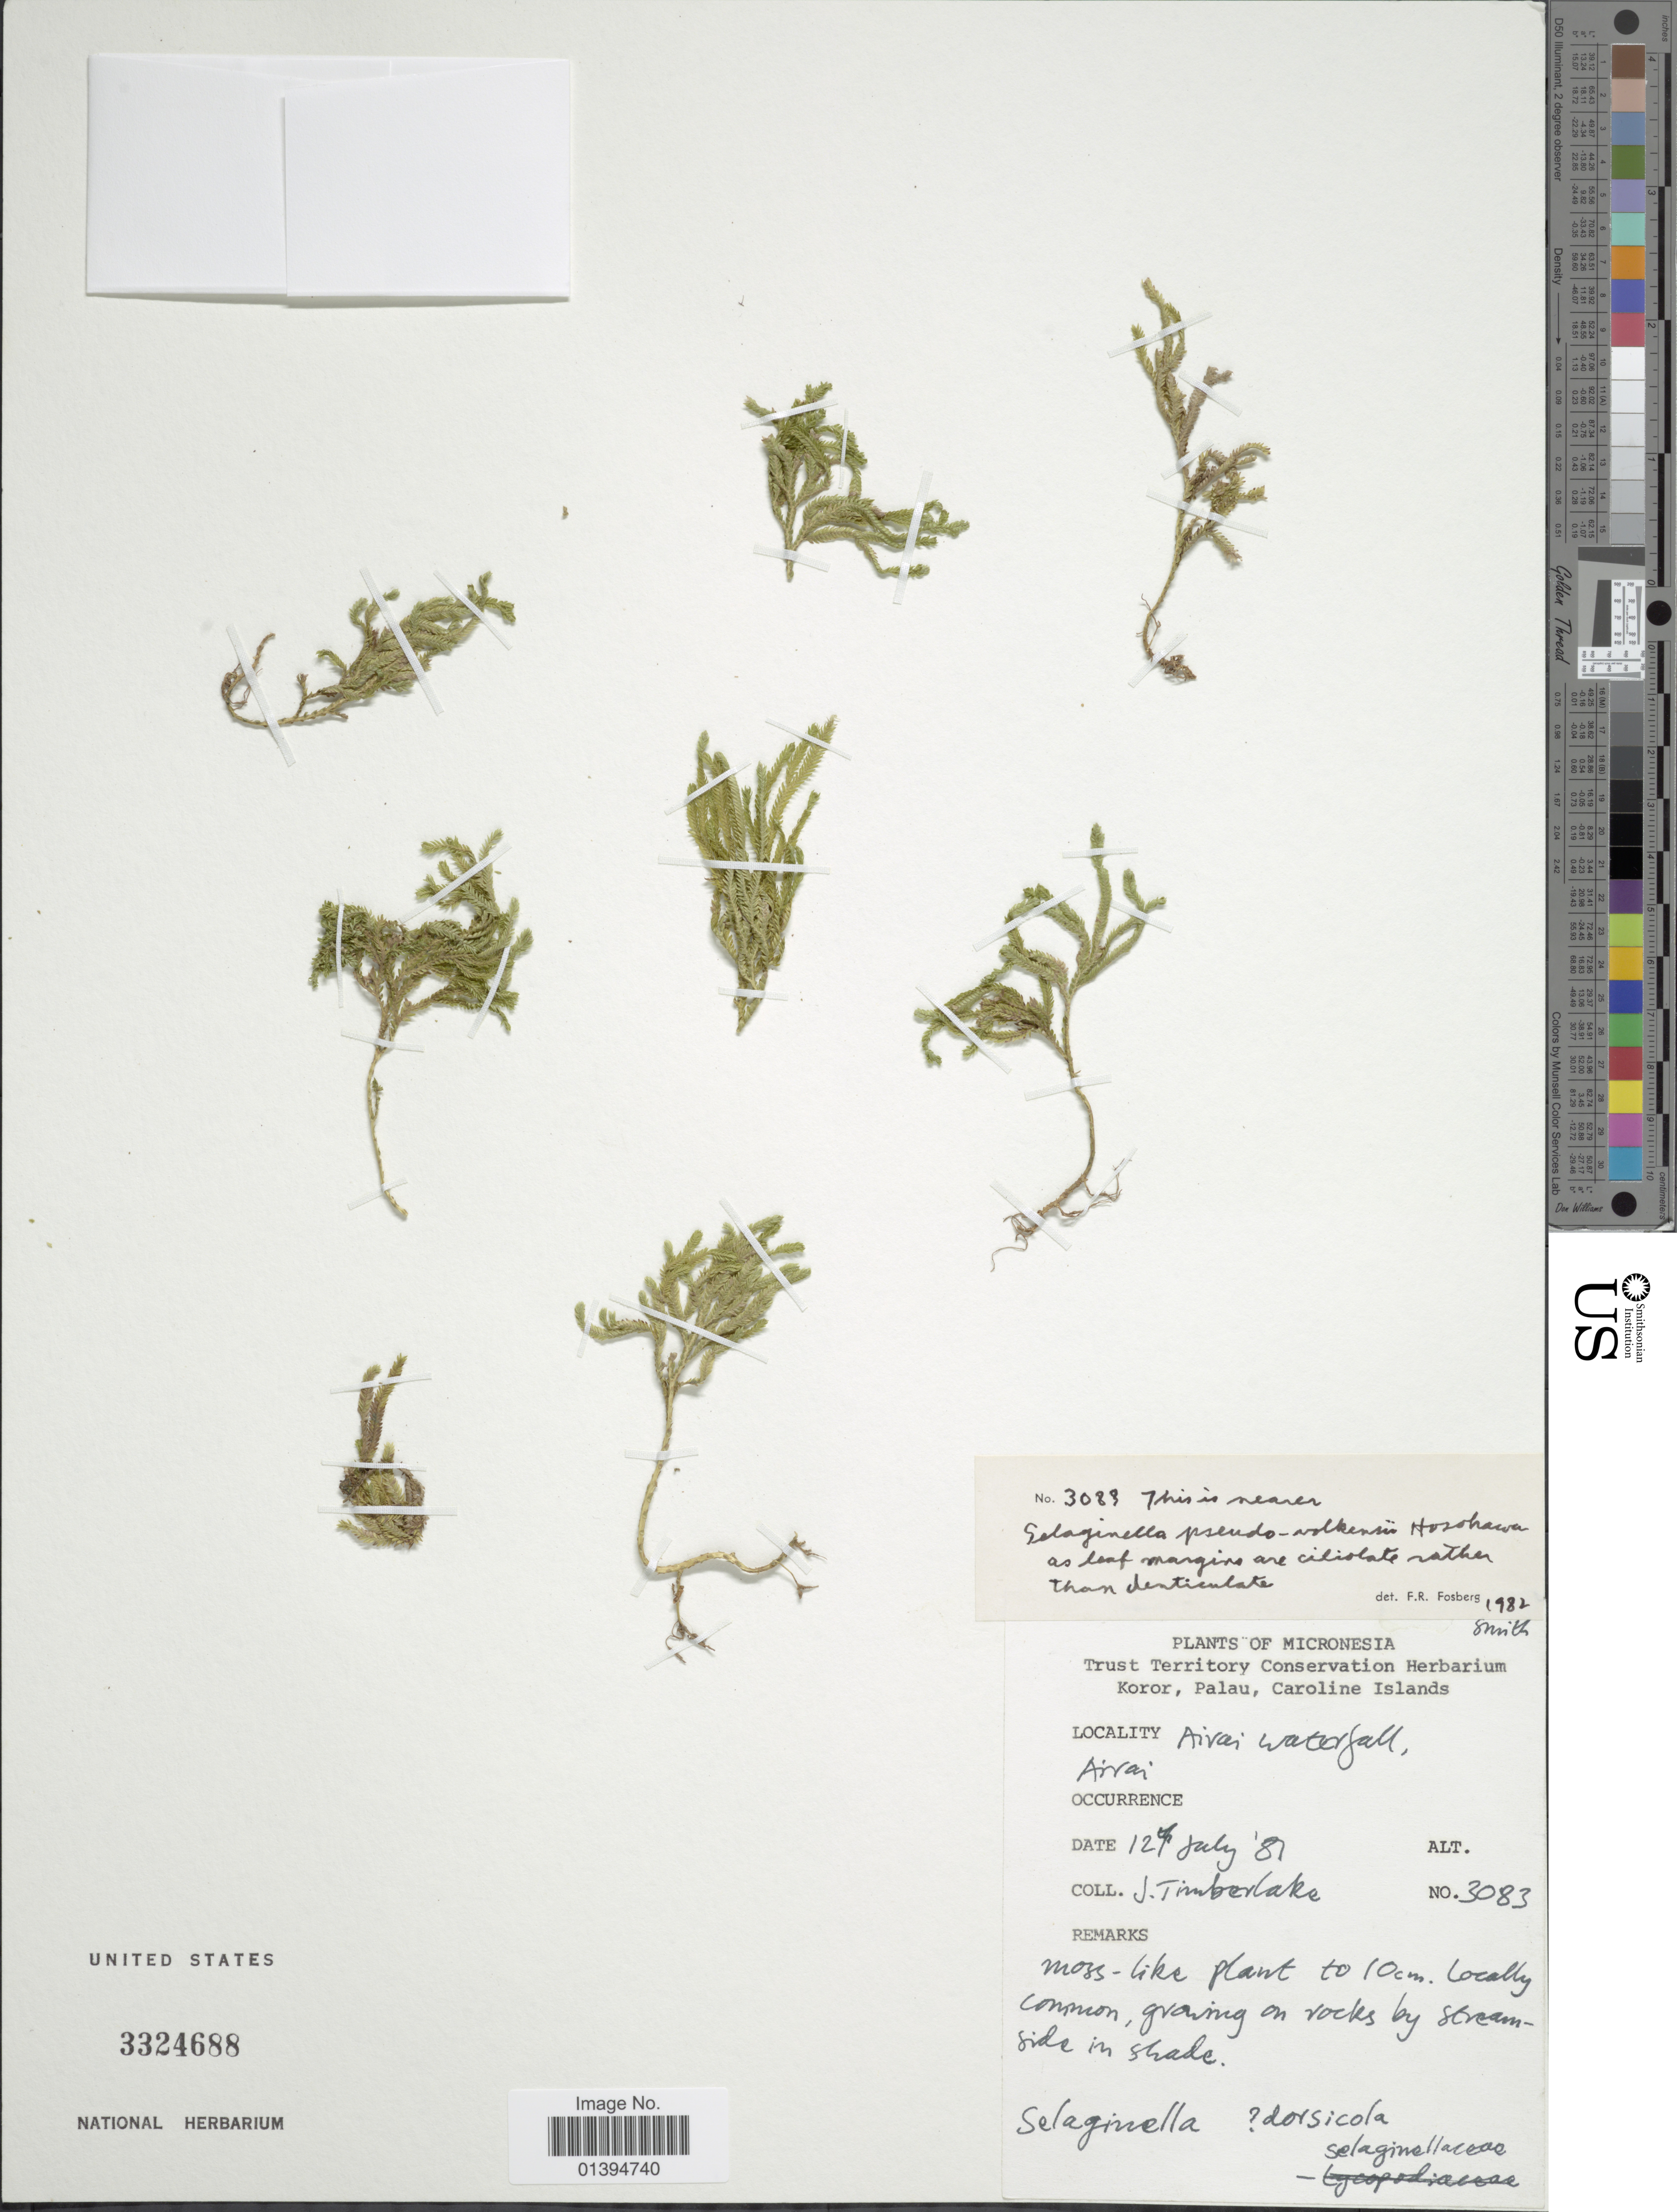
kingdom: Plantae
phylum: Tracheophyta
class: Lycopodiopsida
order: Selaginellales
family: Selaginellaceae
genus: Selaginella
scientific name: Selaginella pseudo-volkensii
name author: Hosok.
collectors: J. Timberlake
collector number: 3083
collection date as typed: Transcribed d/m/y: 12/7/81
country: Micronesia, Federated States of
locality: Airai waterfall, Airai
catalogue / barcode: US 324688